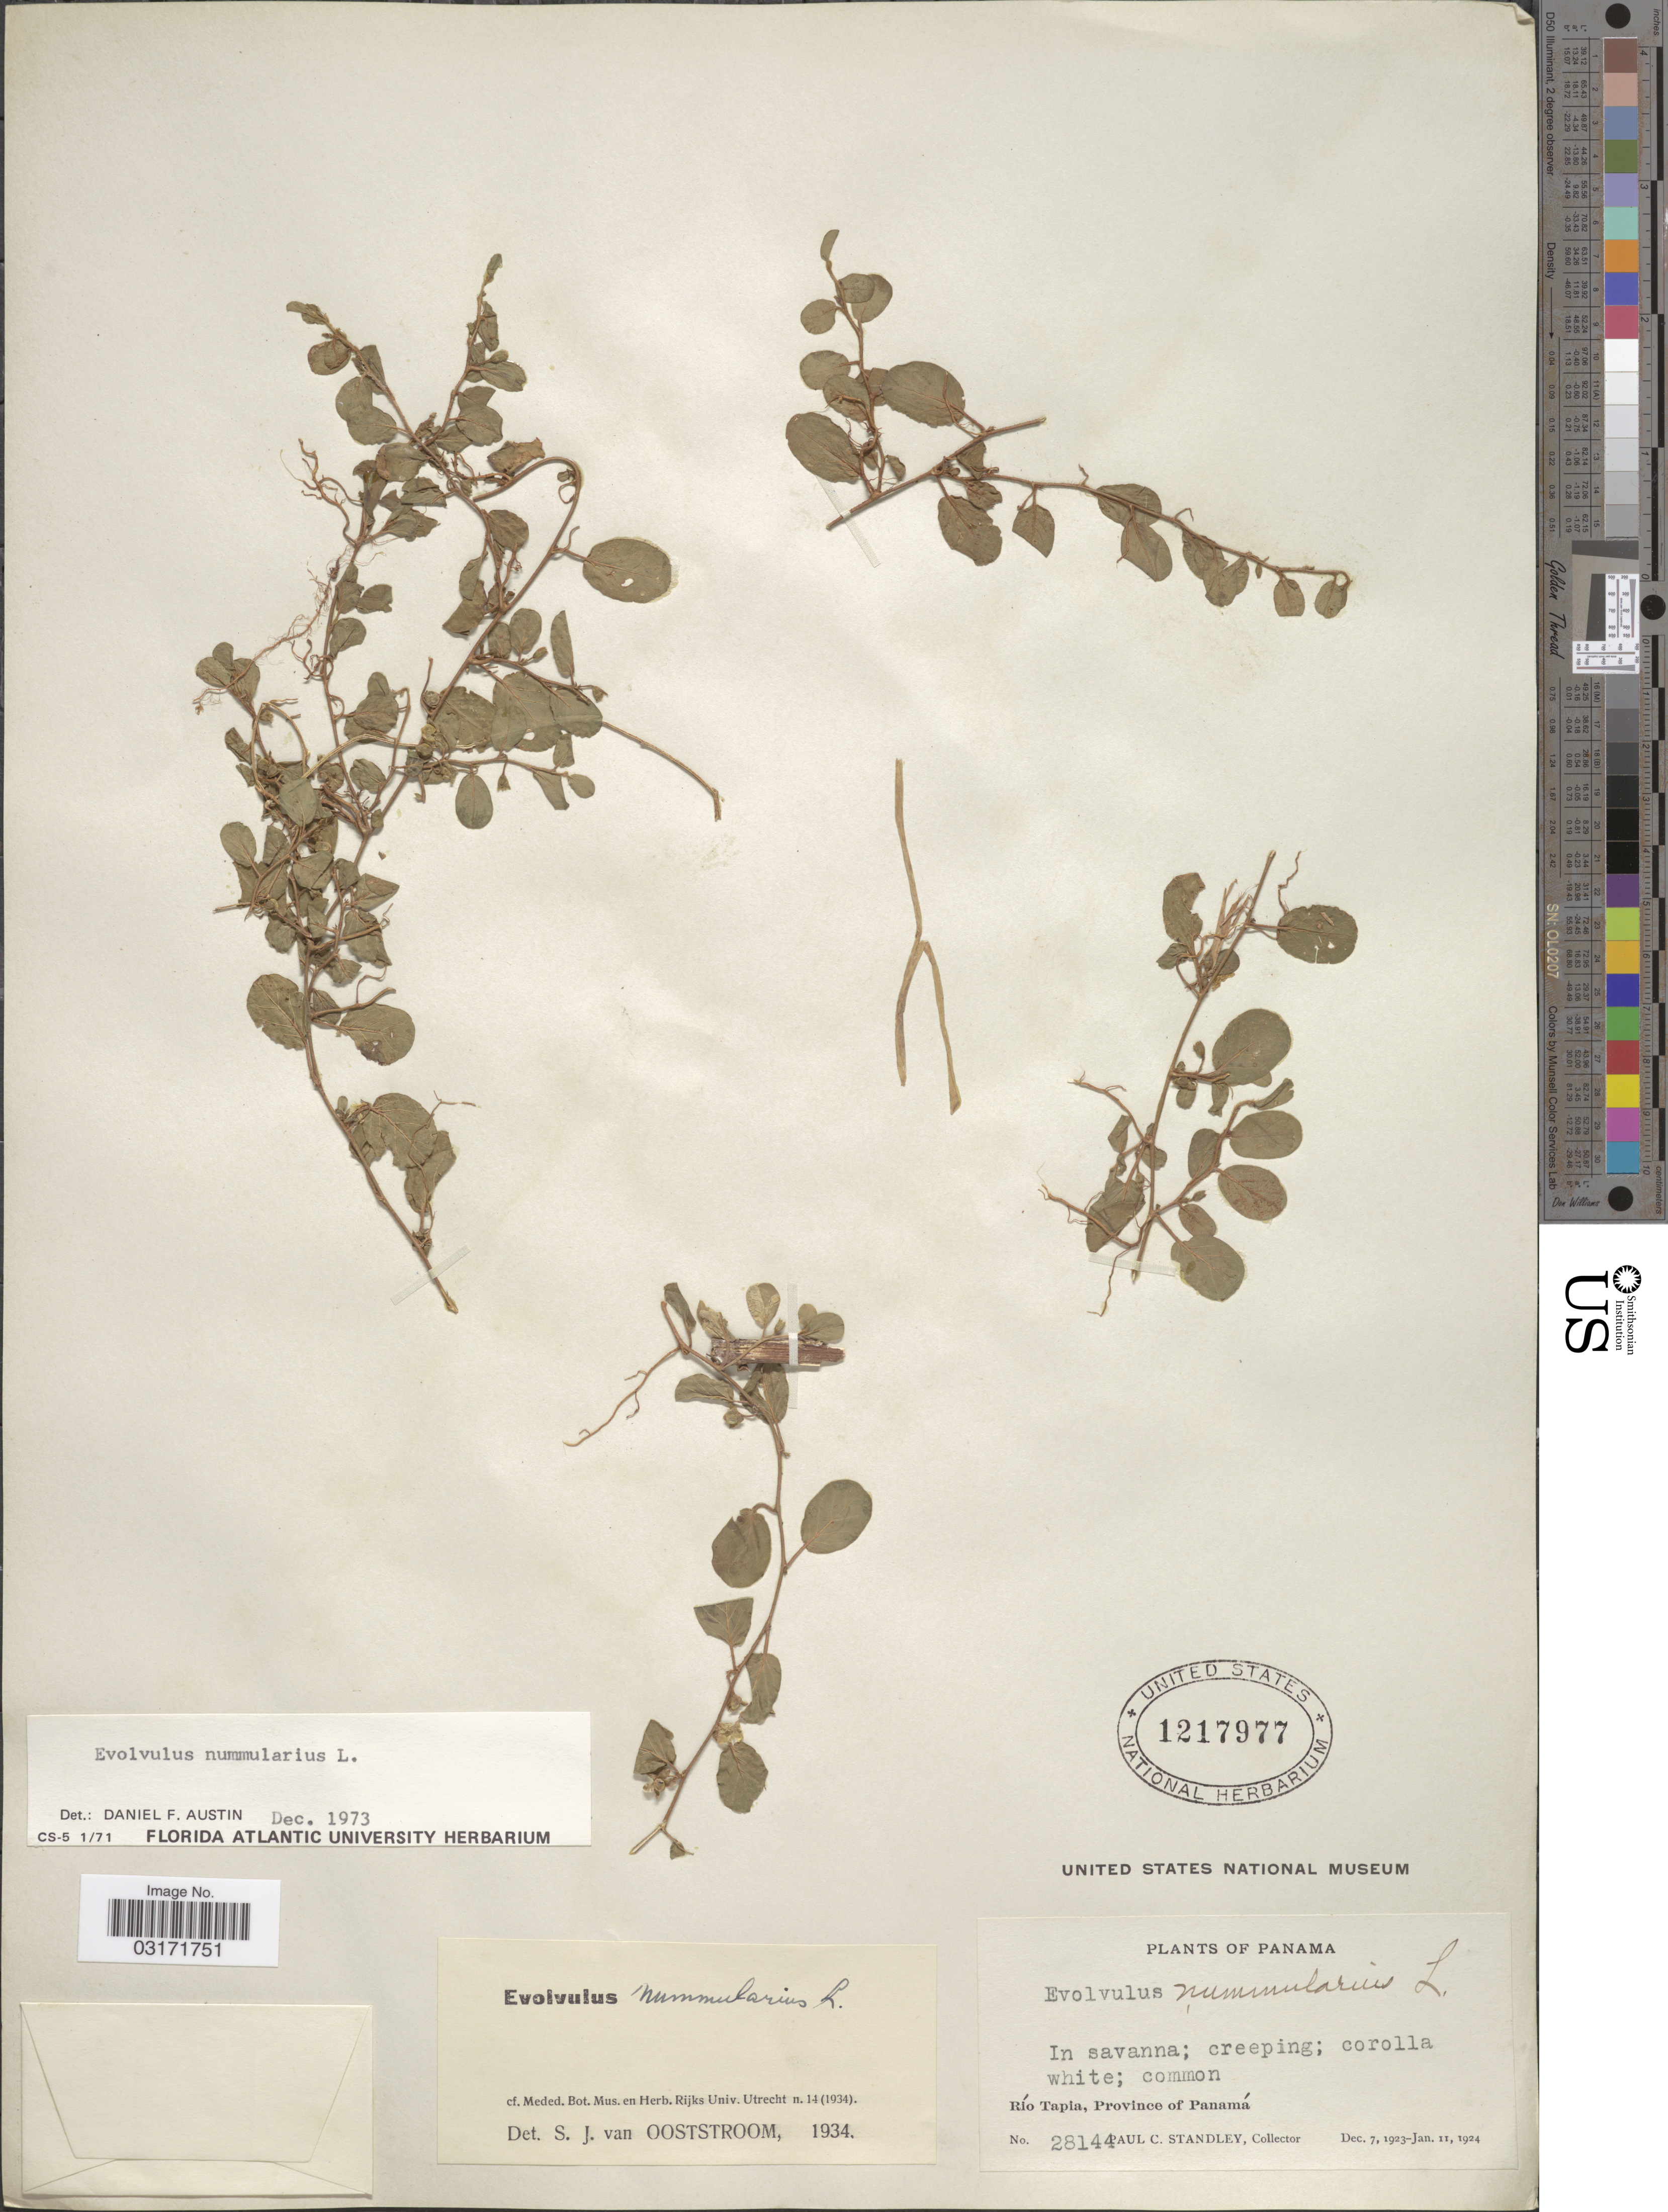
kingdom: Plantae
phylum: Tracheophyta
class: Magnoliopsida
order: Solanales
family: Convolvulaceae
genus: Evolvulus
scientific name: Evolvulus nummularius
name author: (L.) L.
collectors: P. C. Standley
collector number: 28144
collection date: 1923-12-07/1924-01-11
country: Panama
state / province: Panamá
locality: Río Tapia.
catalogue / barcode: US 1217977